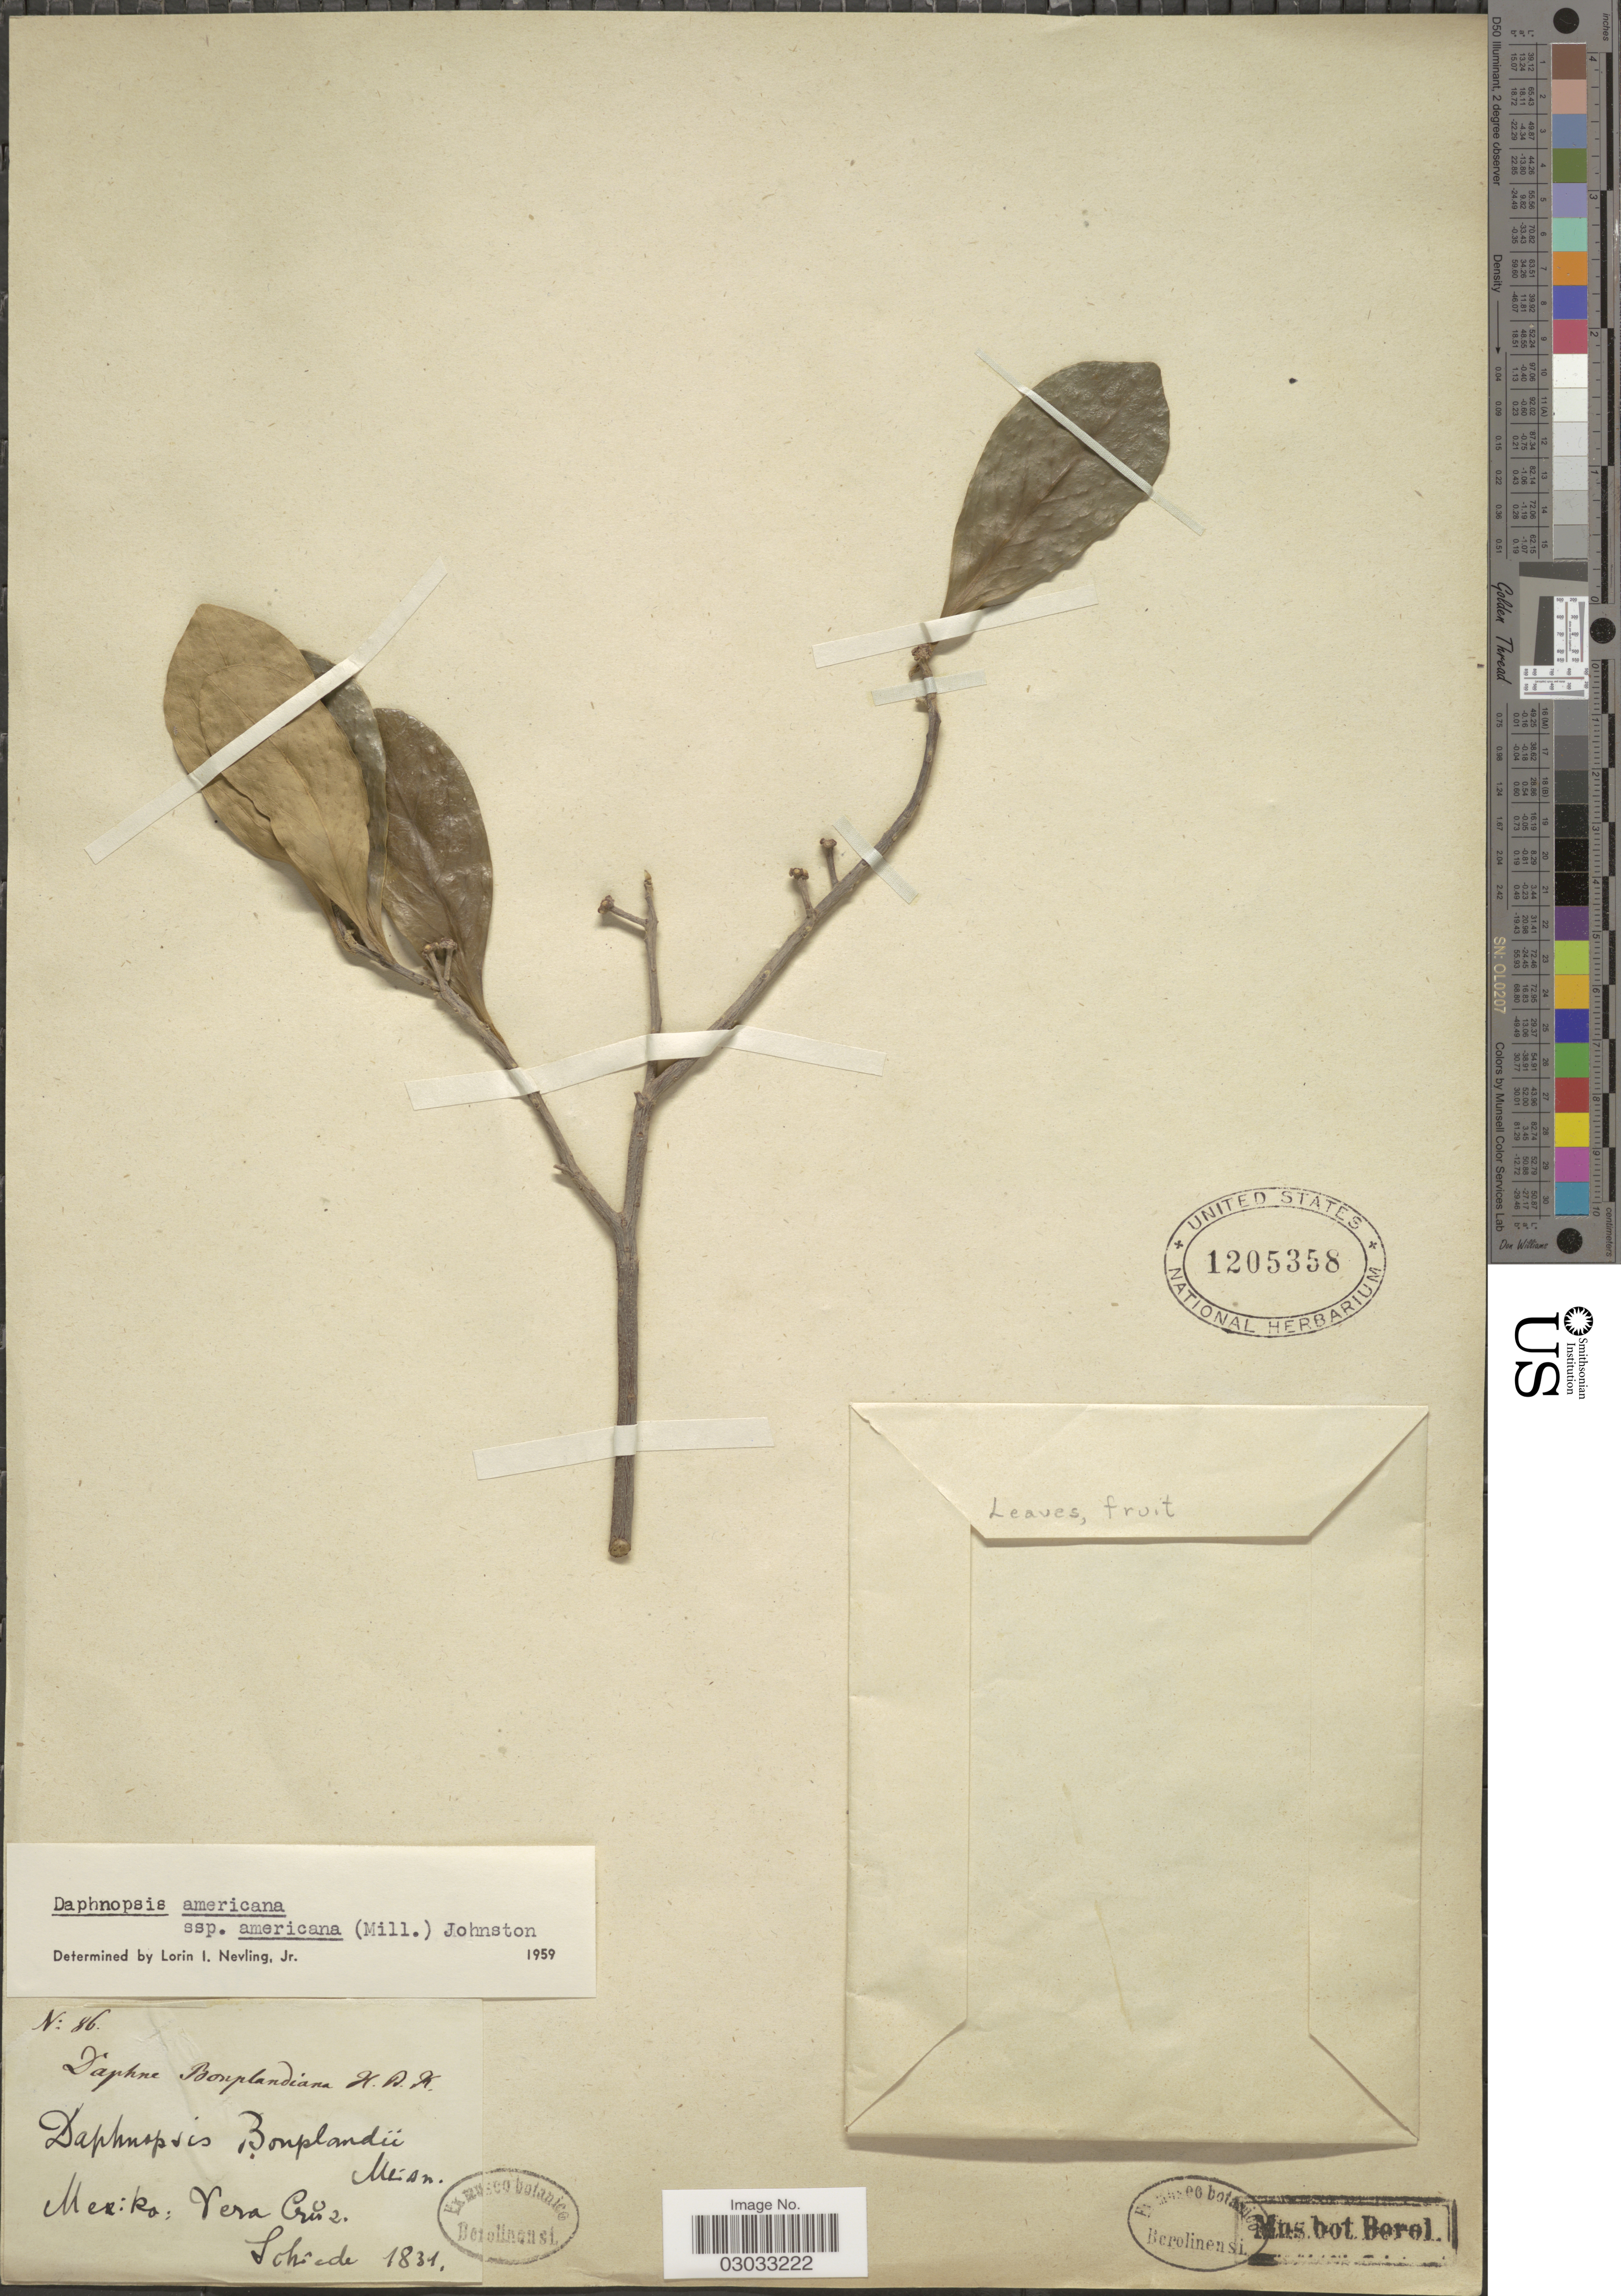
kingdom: Plantae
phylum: Tracheophyta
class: Magnoliopsida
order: Malvales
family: Thymelaeaceae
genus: Daphnopsis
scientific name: Daphnopsis americana subsp. americana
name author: (Mill.) J.R. Johnst.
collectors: Schiede, --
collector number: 86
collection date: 1831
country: Mexico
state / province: Veracruz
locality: Vera Cruz.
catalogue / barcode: US 1205358